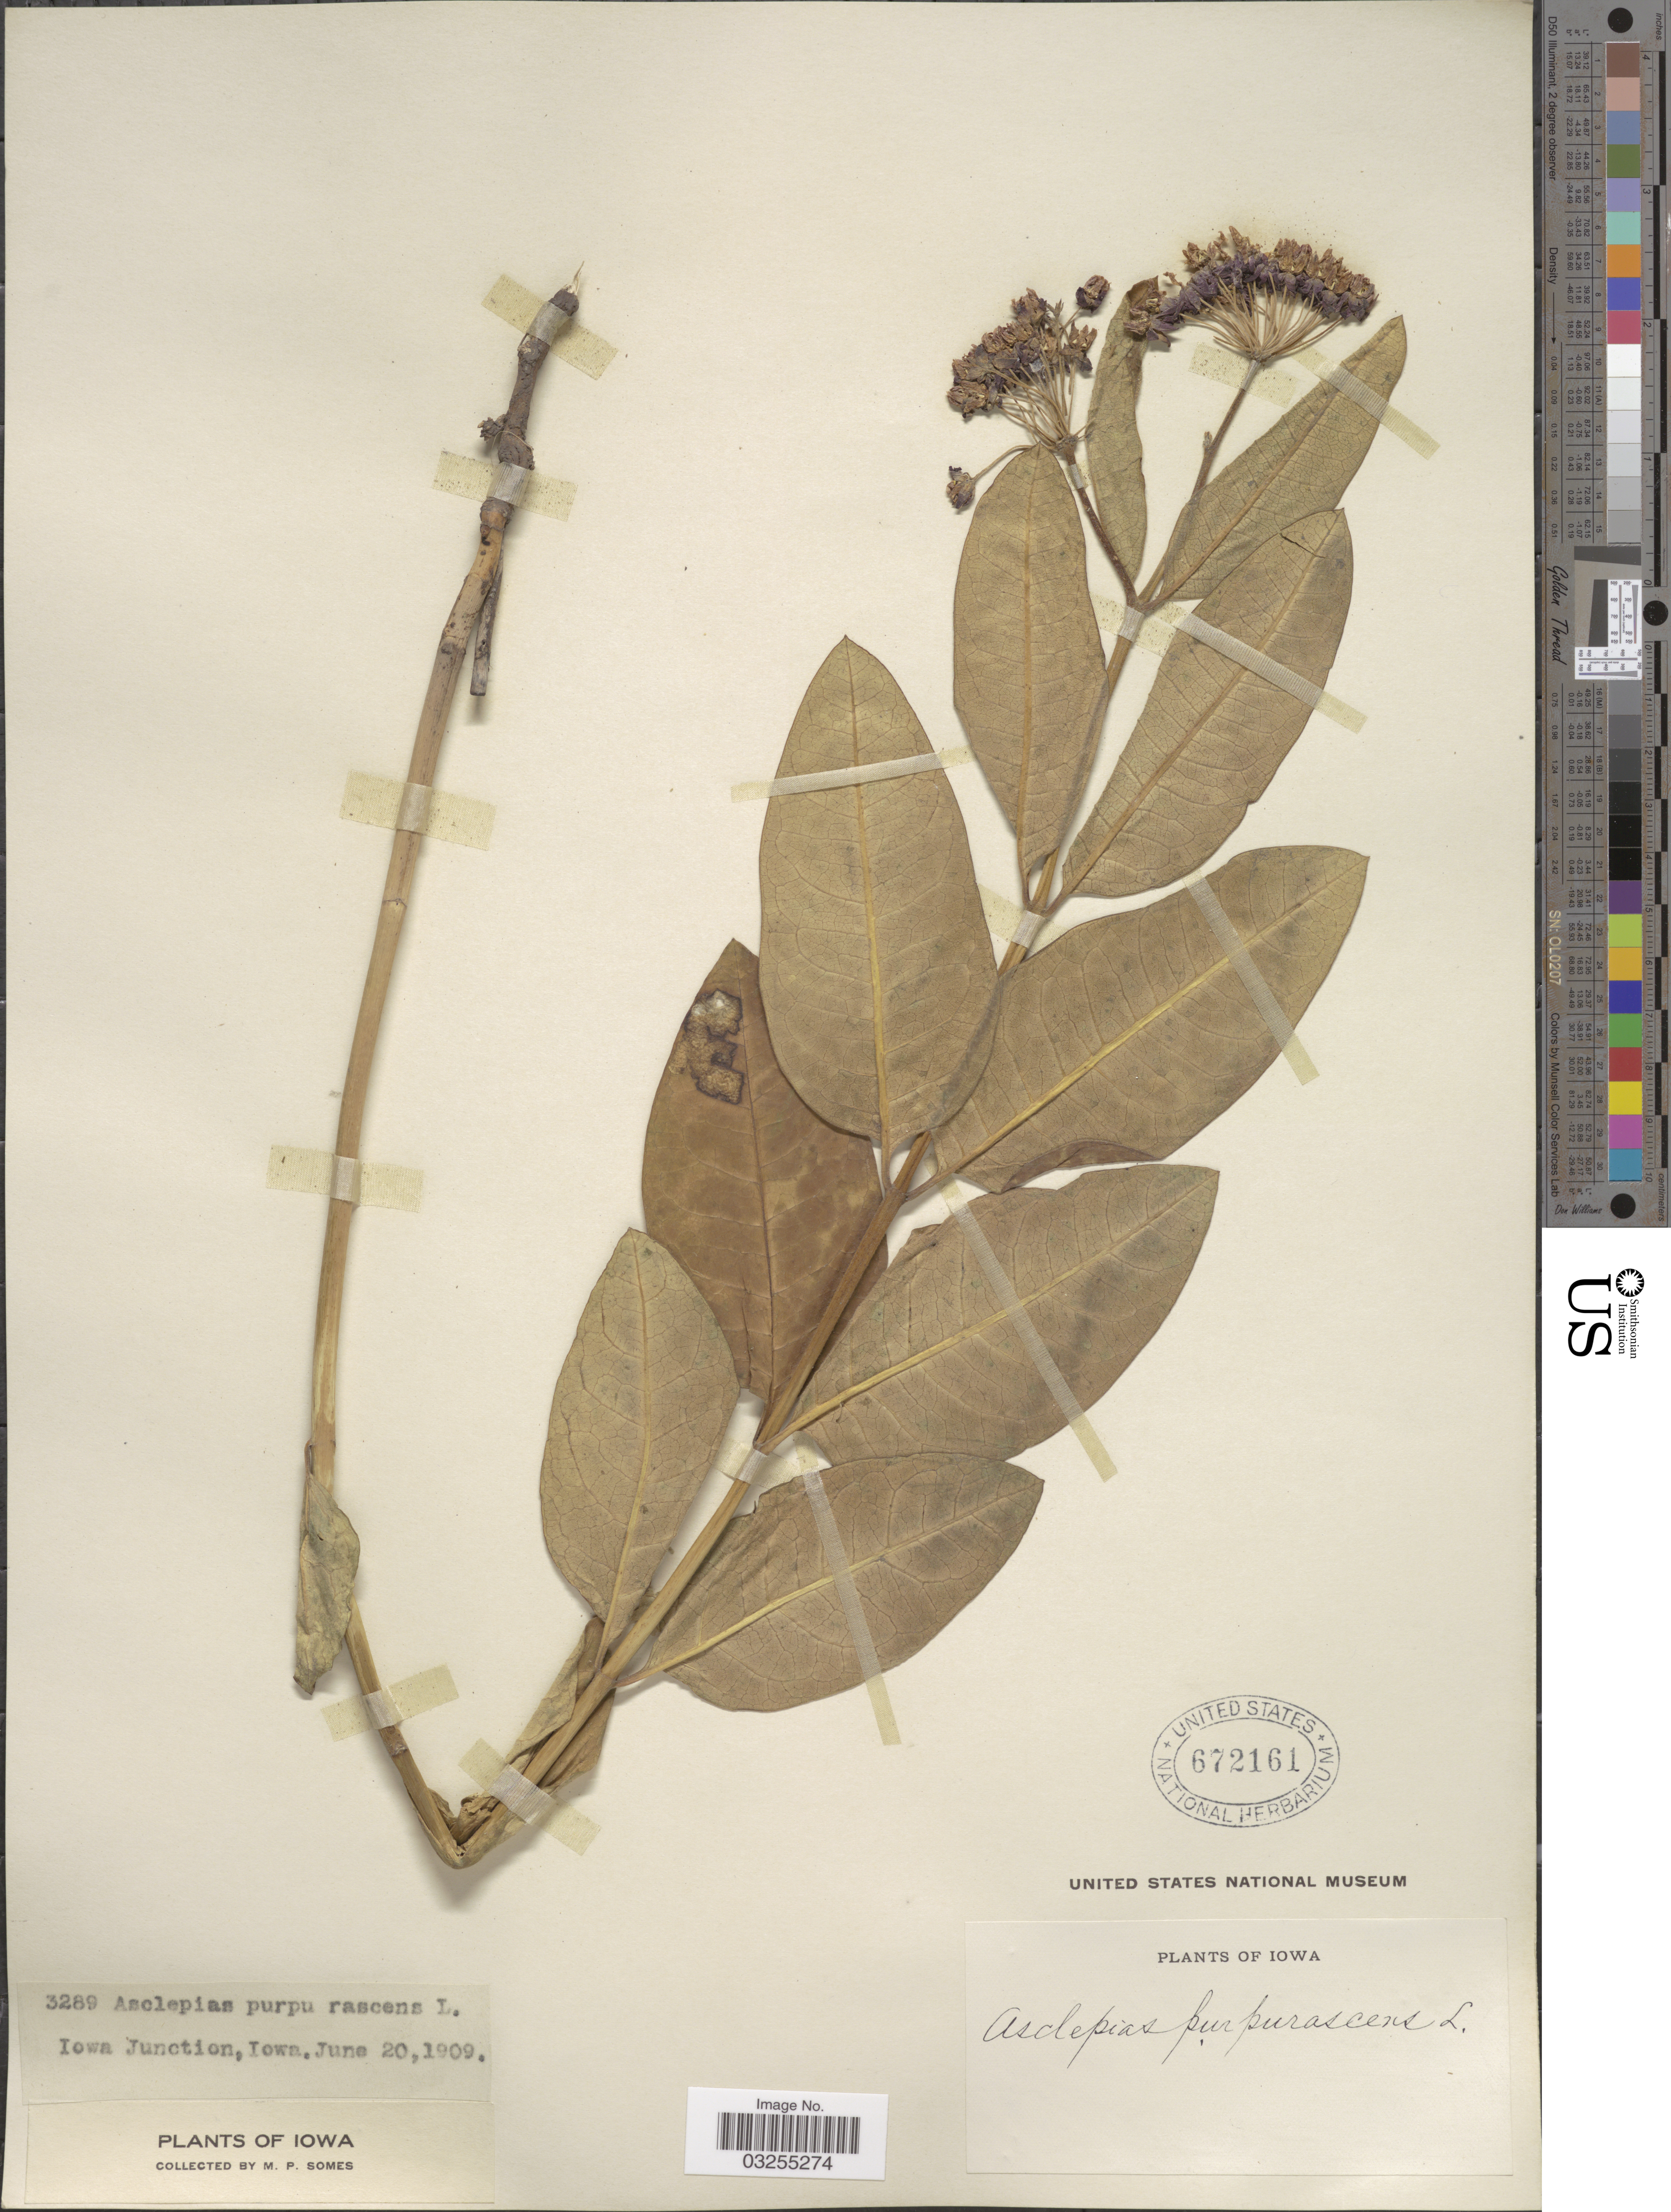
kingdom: Plantae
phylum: Tracheophyta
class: Magnoliopsida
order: Gentianales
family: Apocynaceae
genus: Asclepias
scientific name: Asclepias purpurascens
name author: L.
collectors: M. Somes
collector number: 3289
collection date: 1909-06-20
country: United States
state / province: Iowa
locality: Iowa Junction.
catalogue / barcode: US 672161